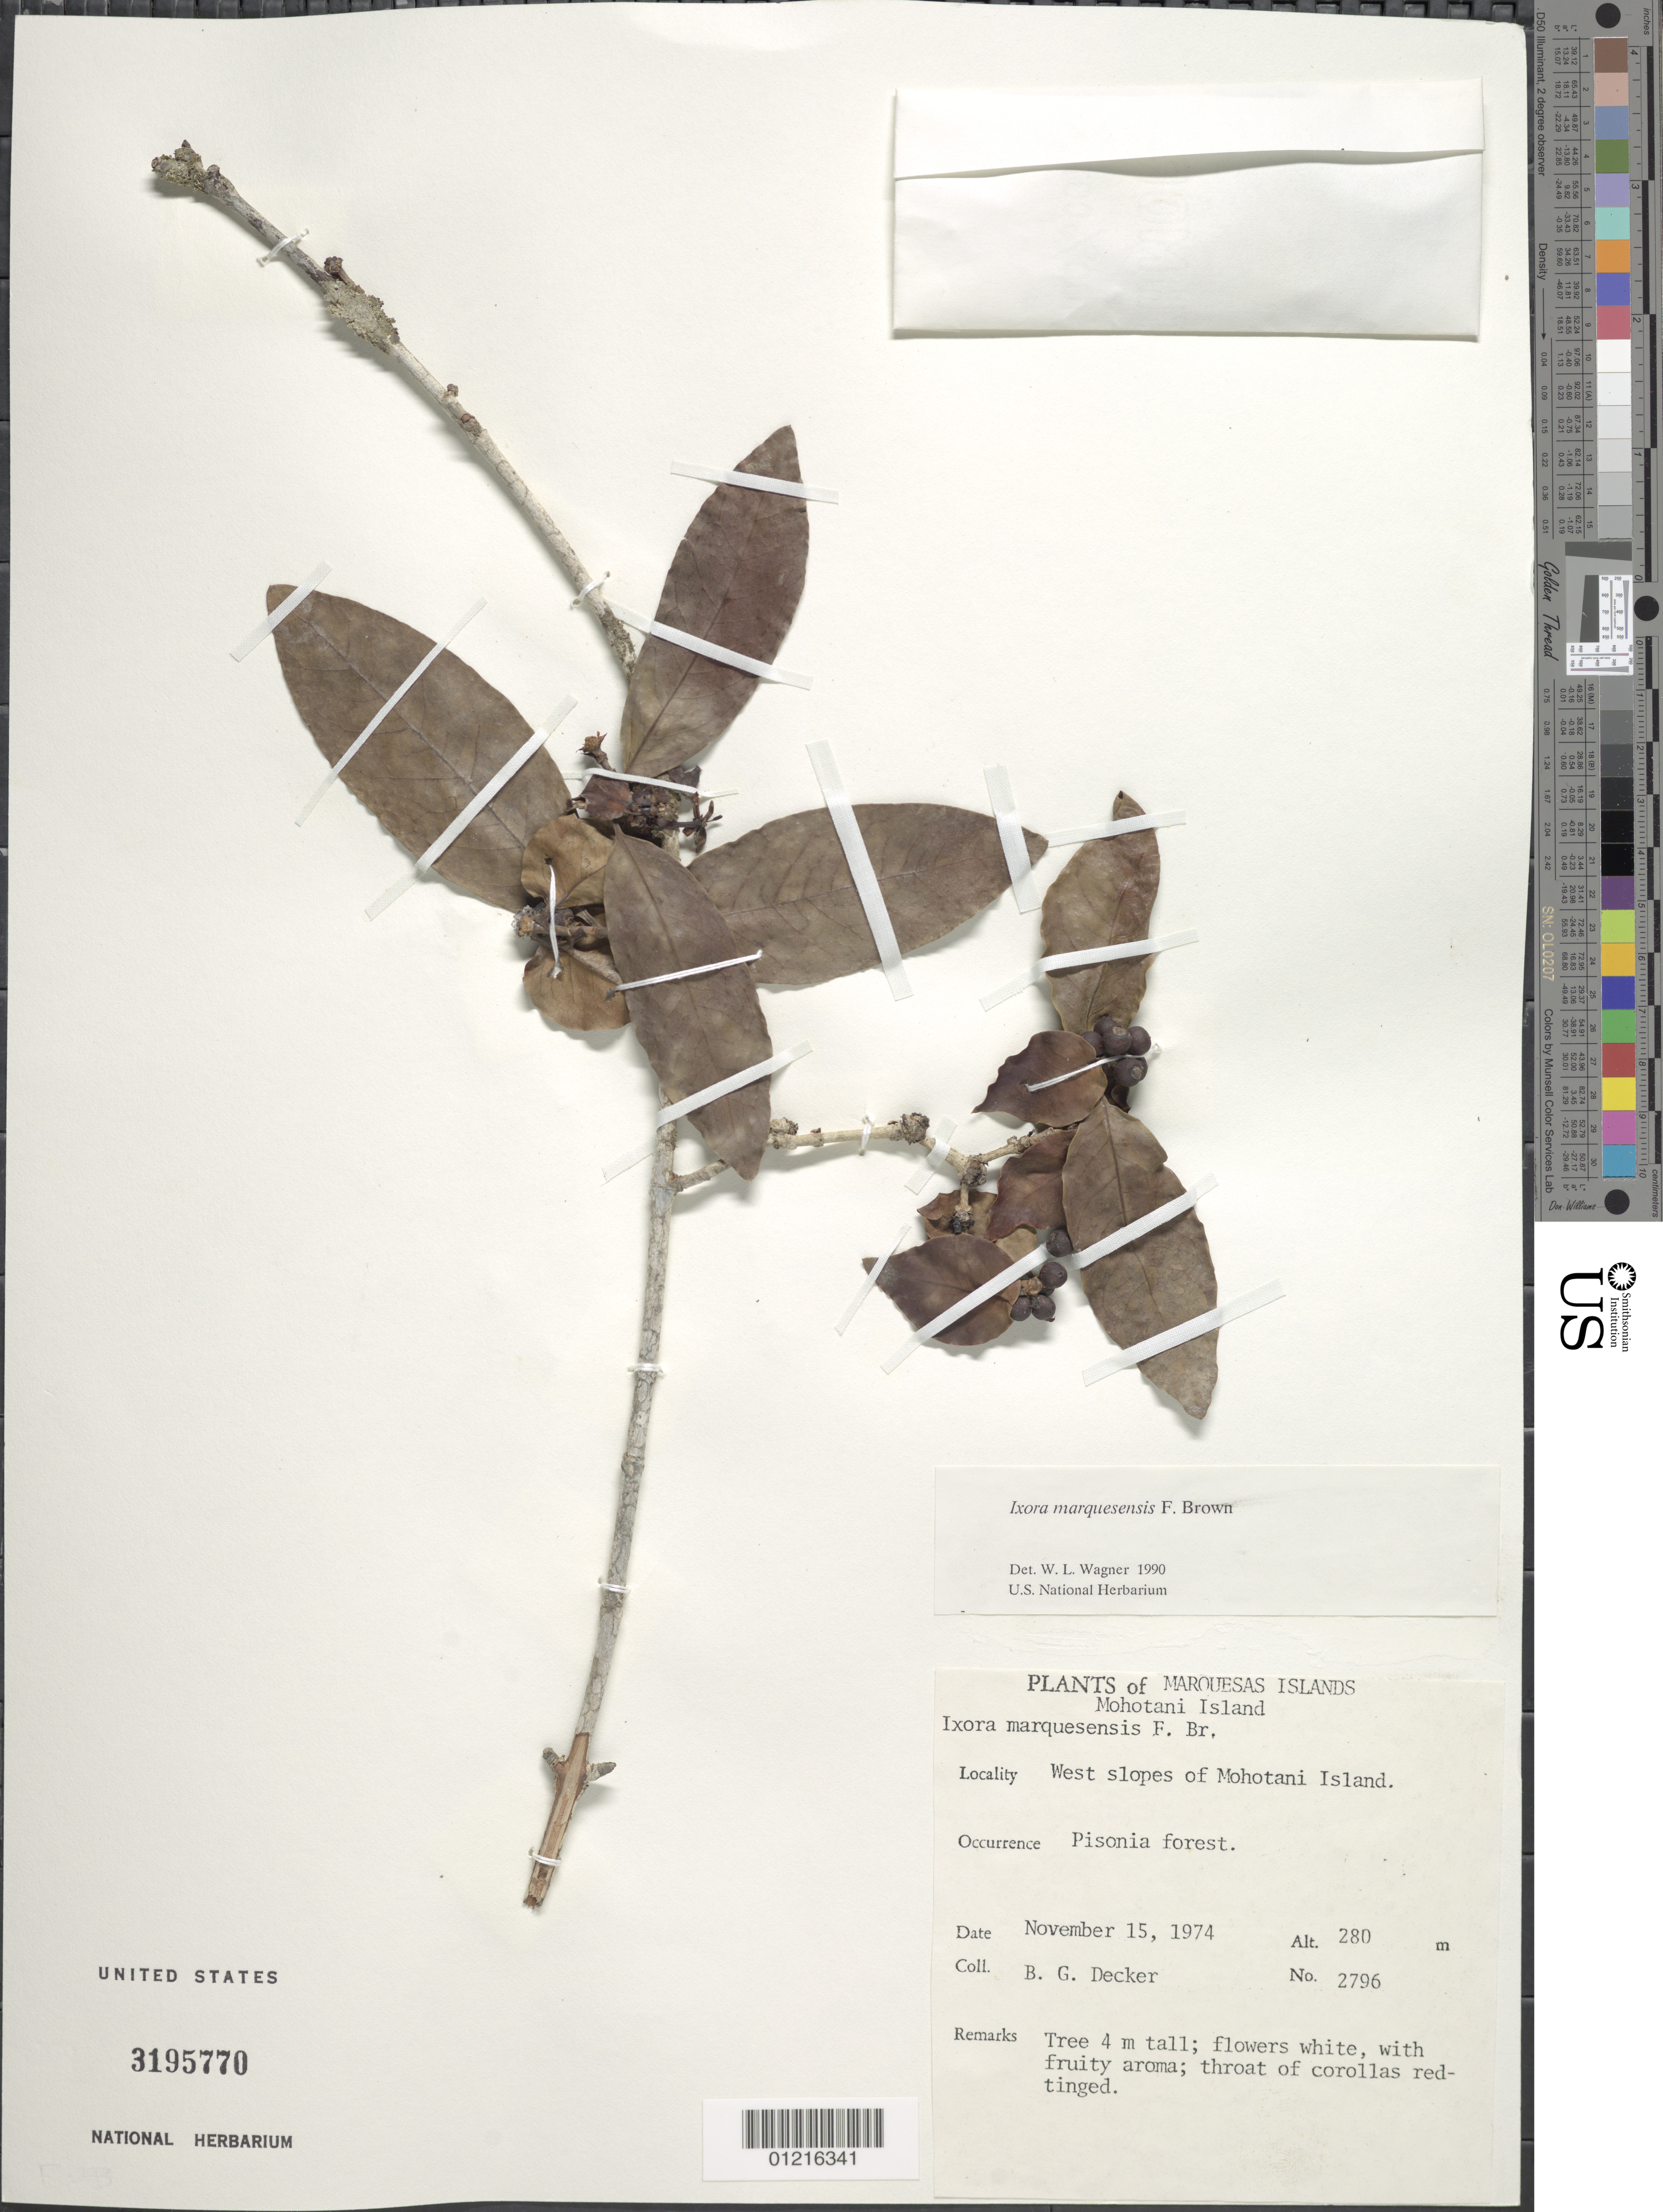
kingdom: Plantae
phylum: Tracheophyta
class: Magnoliopsida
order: Gentianales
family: Rubiaceae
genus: Ixora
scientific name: Ixora marquesensis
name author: F. Br.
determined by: Wagner, W. L., (BOT), Smithsonian Institution - National Museum of Natural History (UNITED STATES)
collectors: B. G. Decker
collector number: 2796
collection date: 1974-11-15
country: French Polynesia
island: Mohotani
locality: W slopes of Mohotani Island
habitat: Pisonia forest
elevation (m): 280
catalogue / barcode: US 3195770